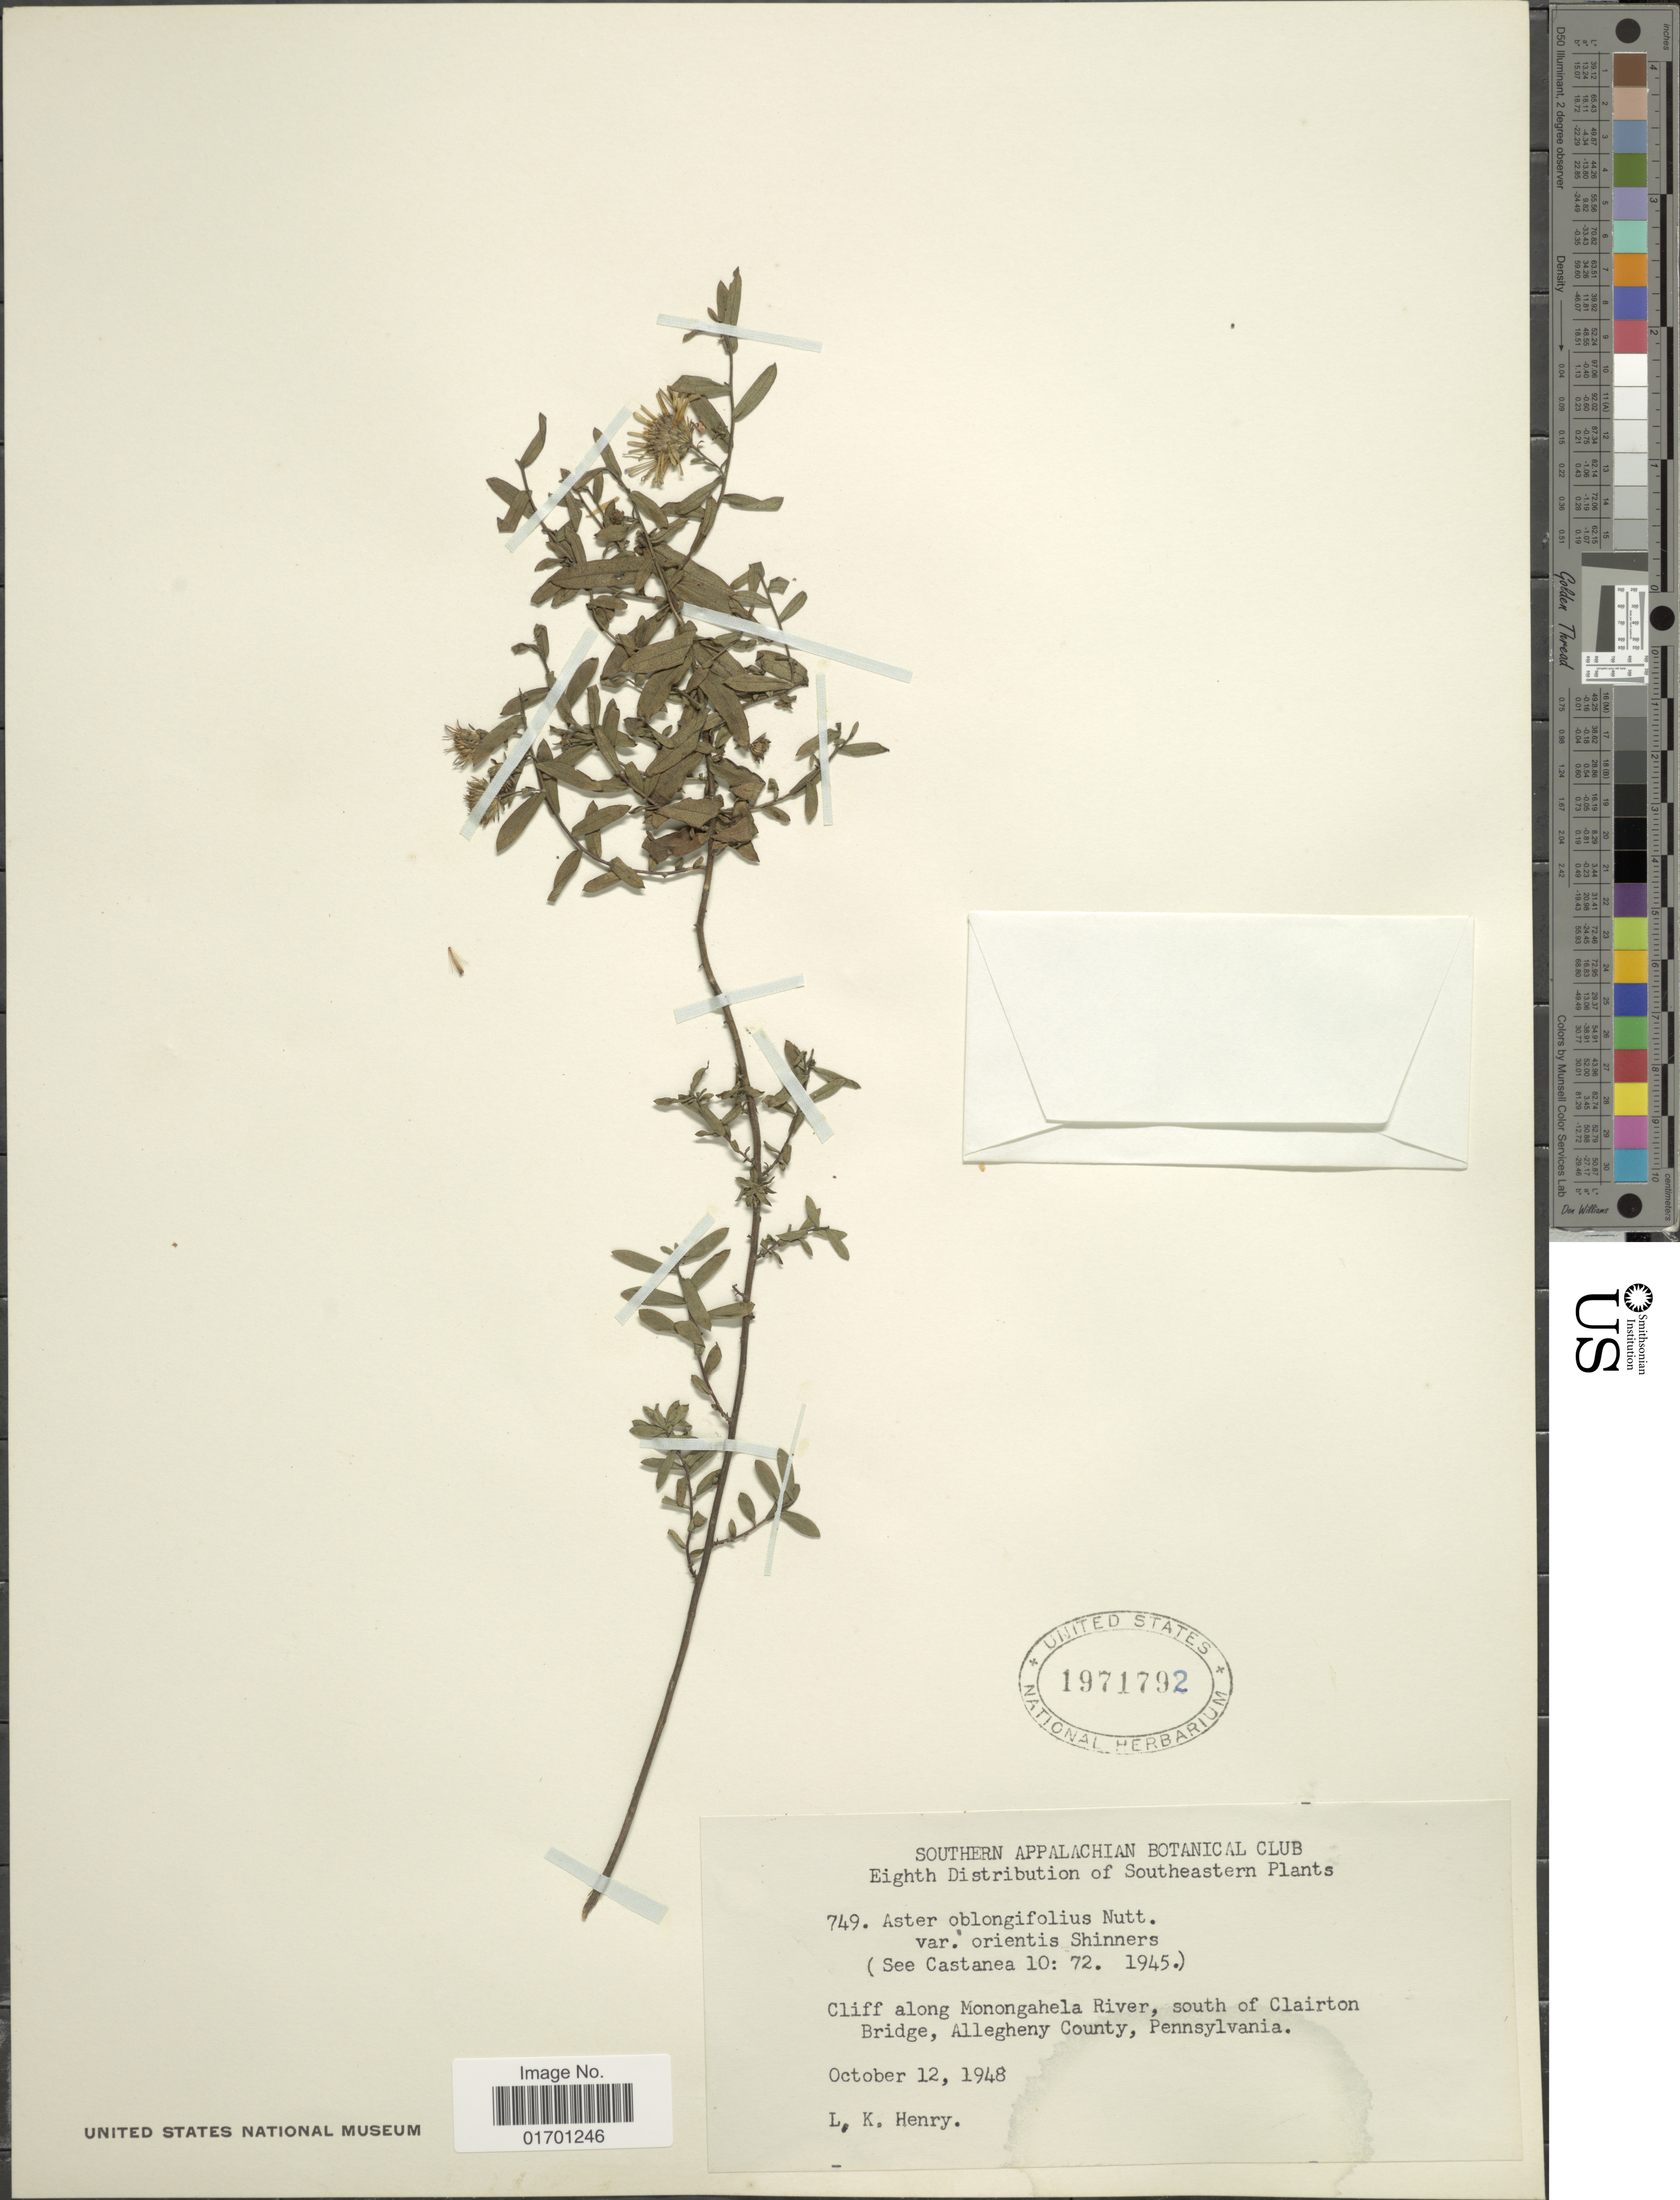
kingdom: Plantae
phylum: Tracheophyta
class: Magnoliopsida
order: Asterales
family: Asteraceae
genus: Symphyotrichum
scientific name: Symphyotrichum oblongifolium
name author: (Nutt.) G.L. Nesom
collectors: L. K. Henry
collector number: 749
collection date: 1948-10-12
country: United States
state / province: Pennsylvania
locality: Cliff along Monongahela River, south of Clairton Bridge, Allegheny County.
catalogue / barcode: US 1971792